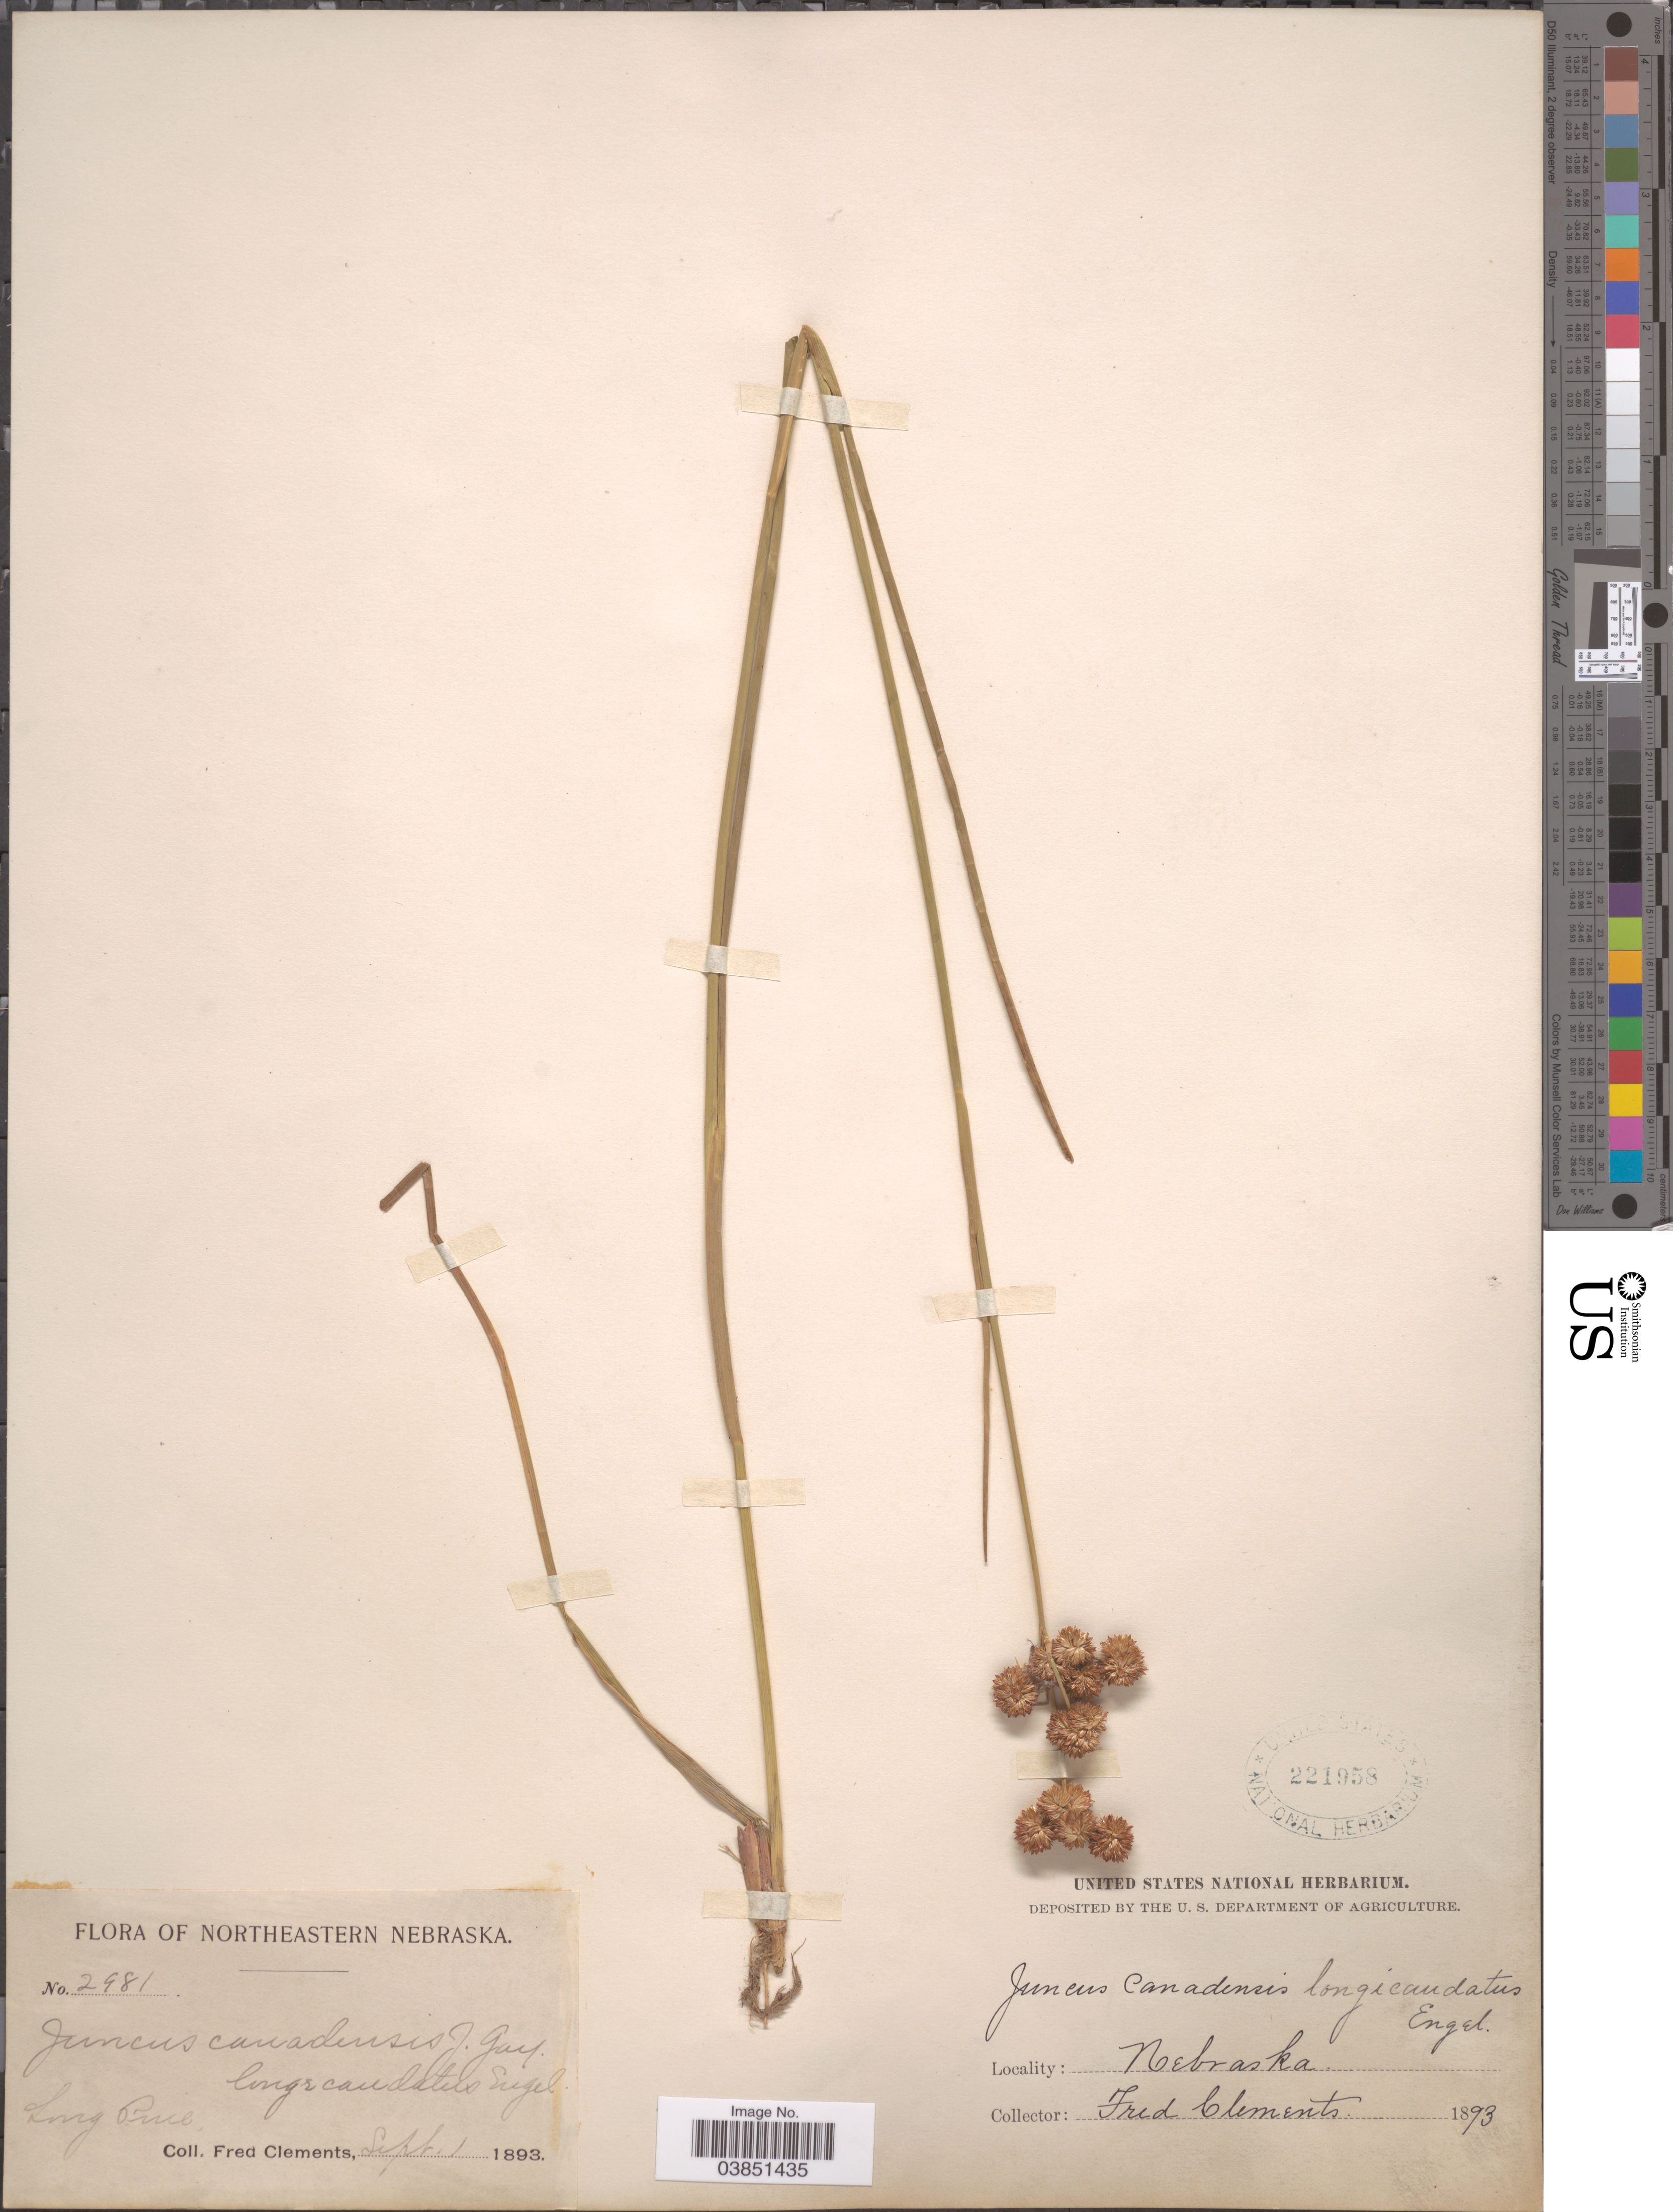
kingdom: Plantae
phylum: Tracheophyta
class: Liliopsida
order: Poales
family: Juncaceae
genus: Juncus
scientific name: Juncus canadensis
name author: J. Gay ex Laharpe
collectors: F. Clements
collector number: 2481*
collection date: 1893-09-01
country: United States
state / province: Nebraska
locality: Northeastern Nebraska. Long Pine.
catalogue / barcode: US 221958